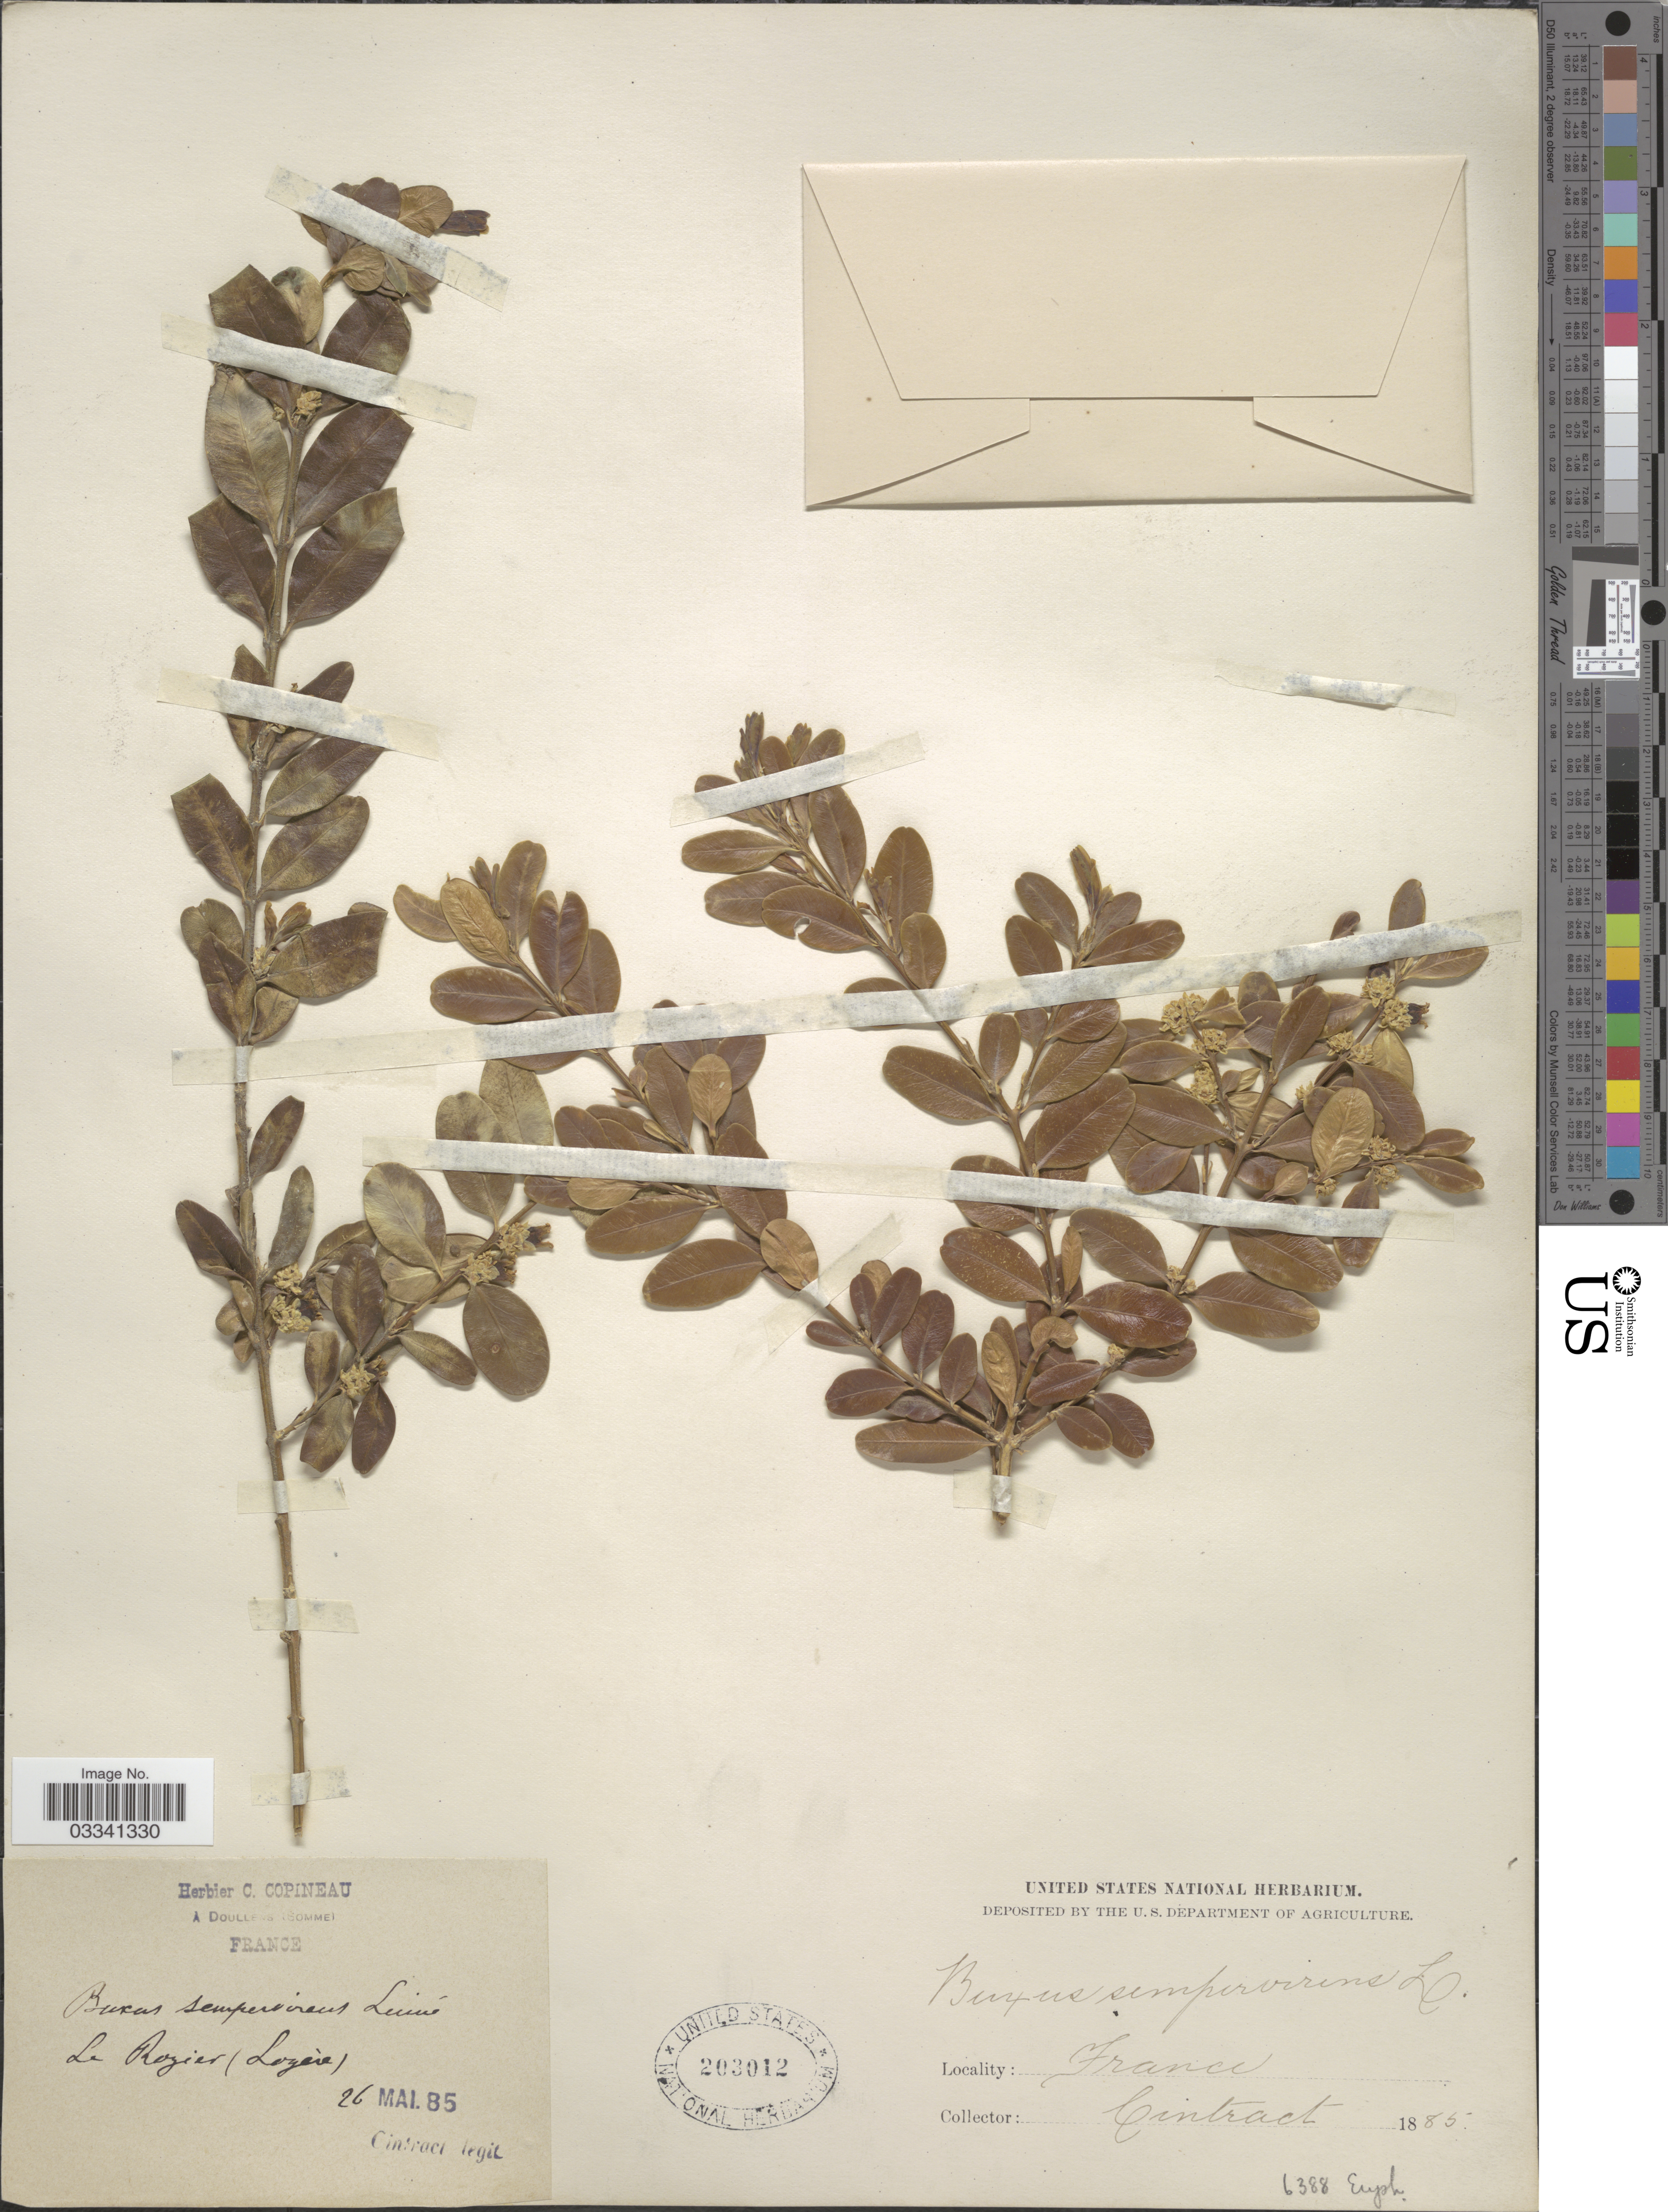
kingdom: Plantae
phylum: Tracheophyta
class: Magnoliopsida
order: Buxales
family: Buxaceae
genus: Buxus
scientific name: Buxus sempervirens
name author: L.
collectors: Cintract, --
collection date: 1885-05-26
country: France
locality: Le Rozier (Logère).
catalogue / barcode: US 203012